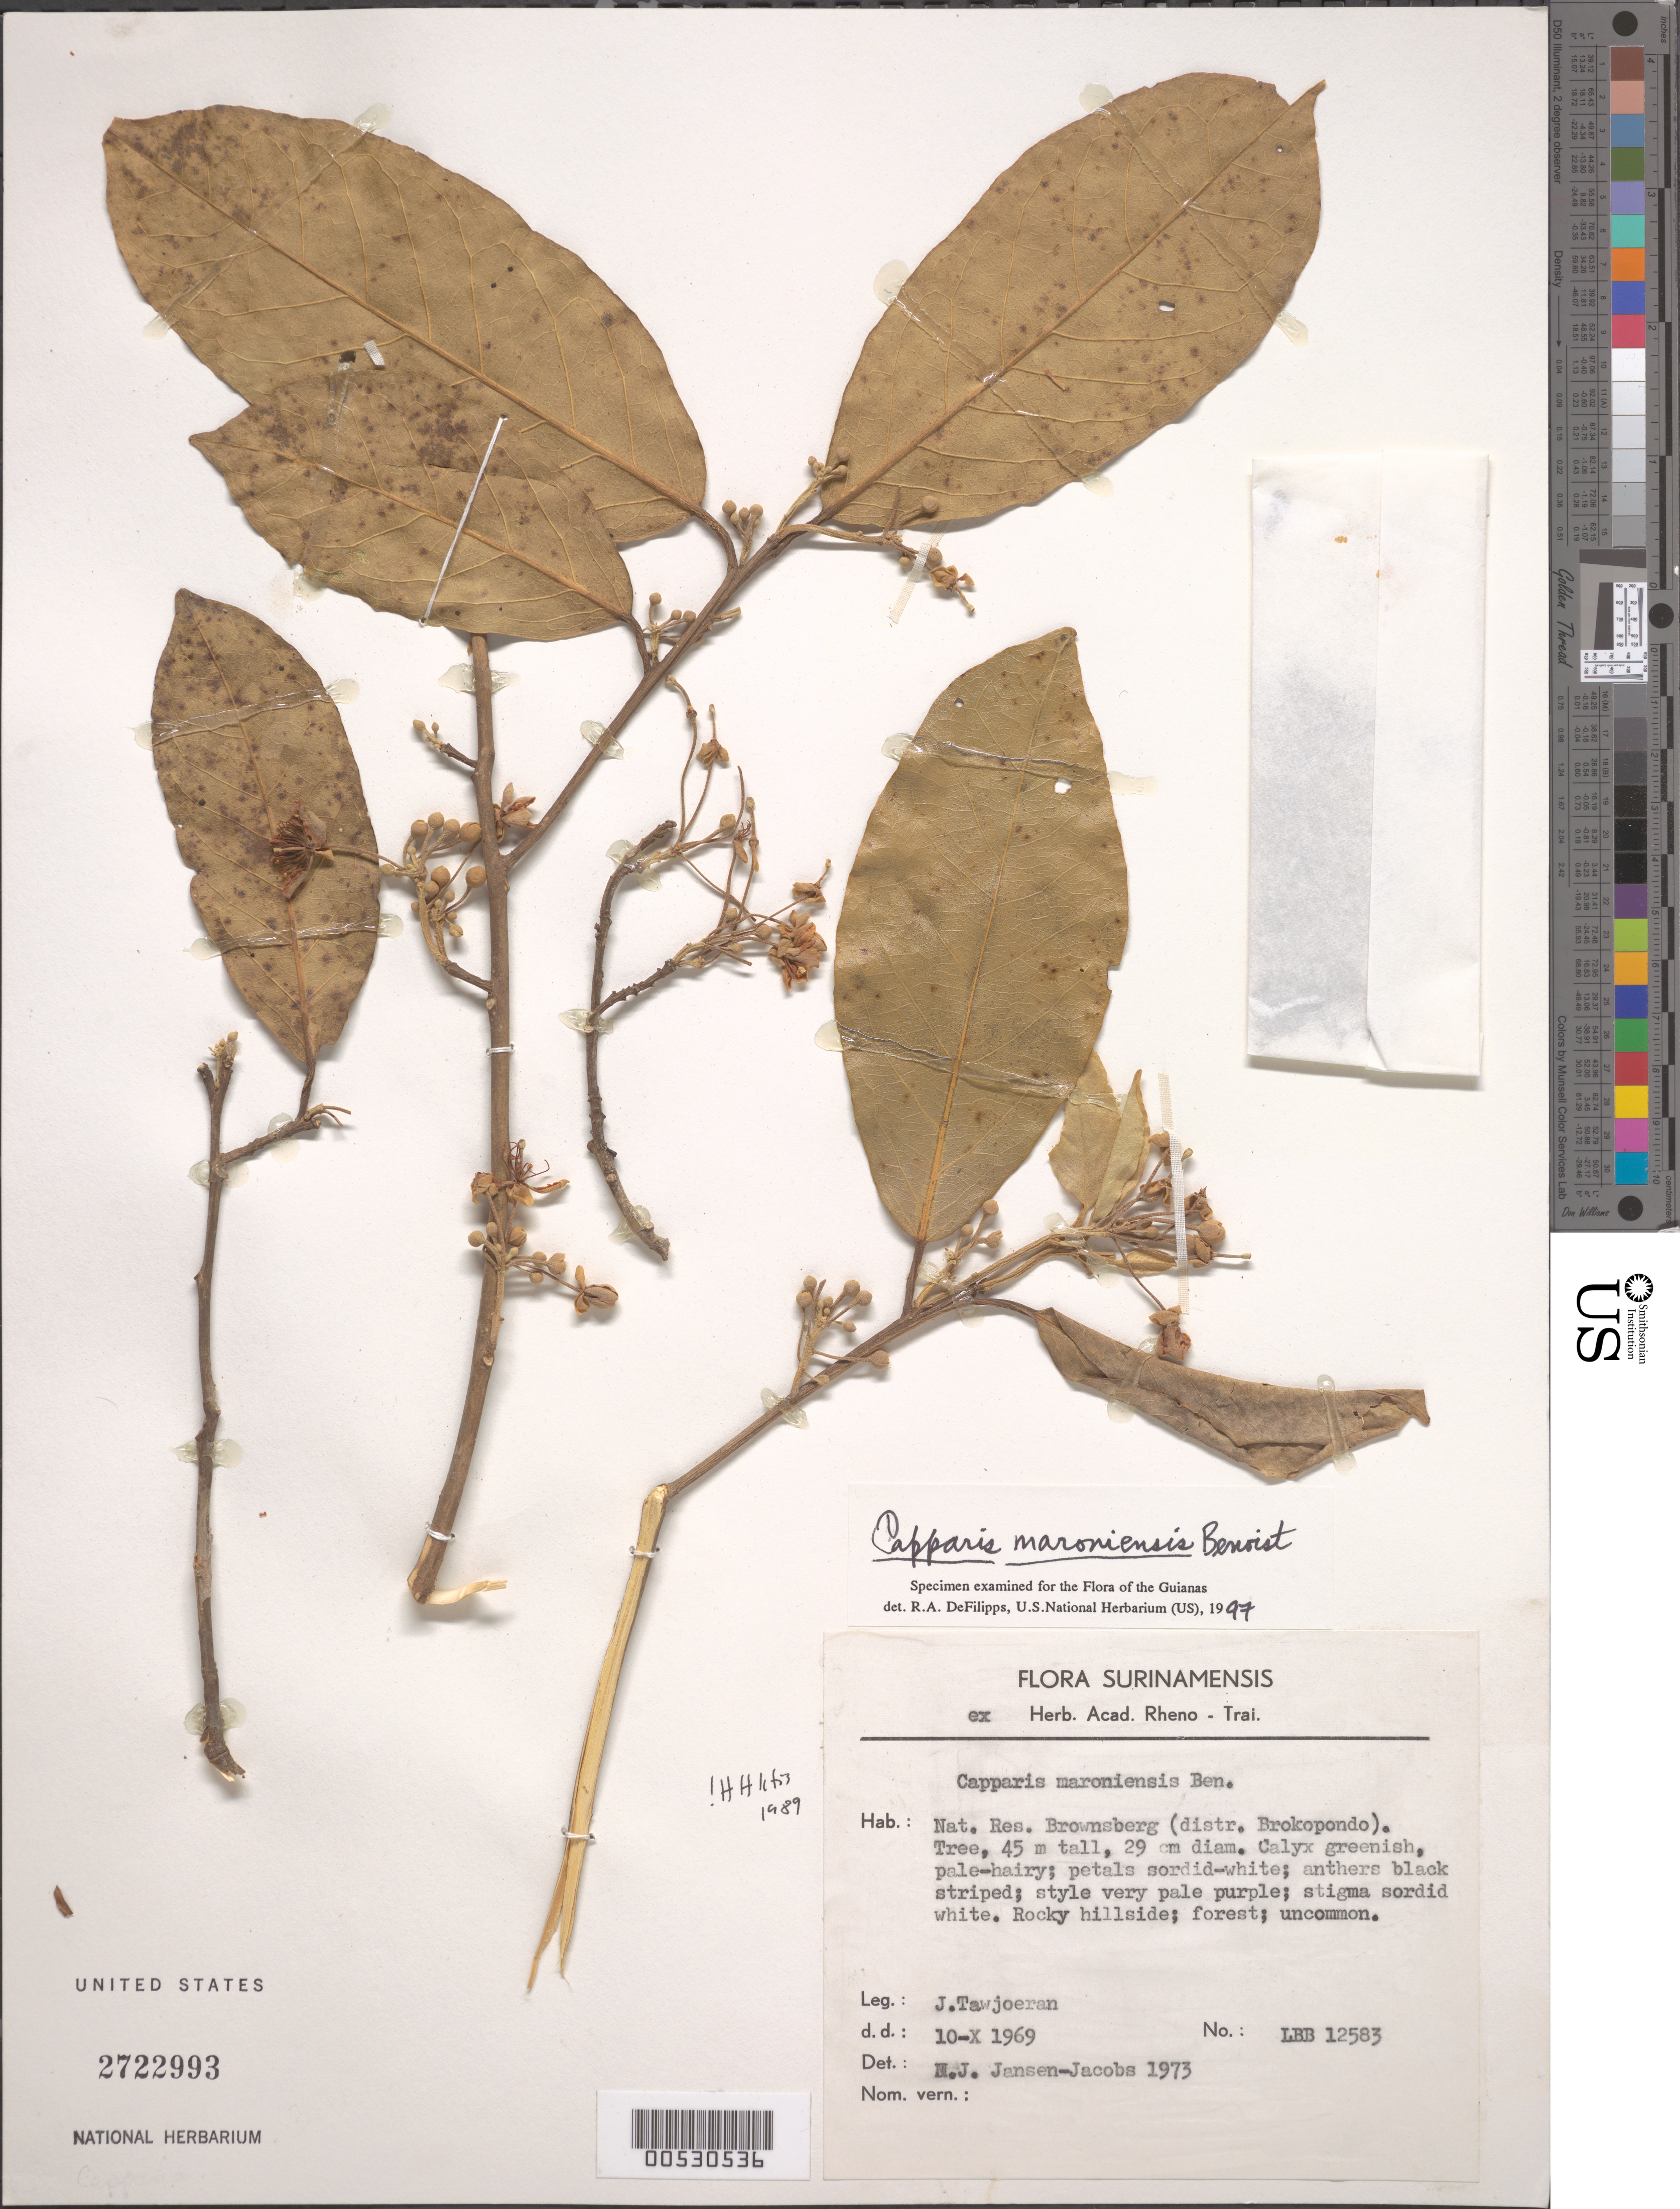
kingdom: Plantae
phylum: Tracheophyta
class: Magnoliopsida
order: Brassicales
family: Capparaceae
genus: Capparis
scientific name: Capparis maroniensis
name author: Benoist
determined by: DeFilipps, R. A.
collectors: J. Tawjoeran & Collector illegible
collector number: LBB 12583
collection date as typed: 10-Oct-69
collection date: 1969-10-10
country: Suriname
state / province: Brokopondo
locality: Brownsberg Nature Reserve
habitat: Rocky hillside; forest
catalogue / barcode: US 2722993